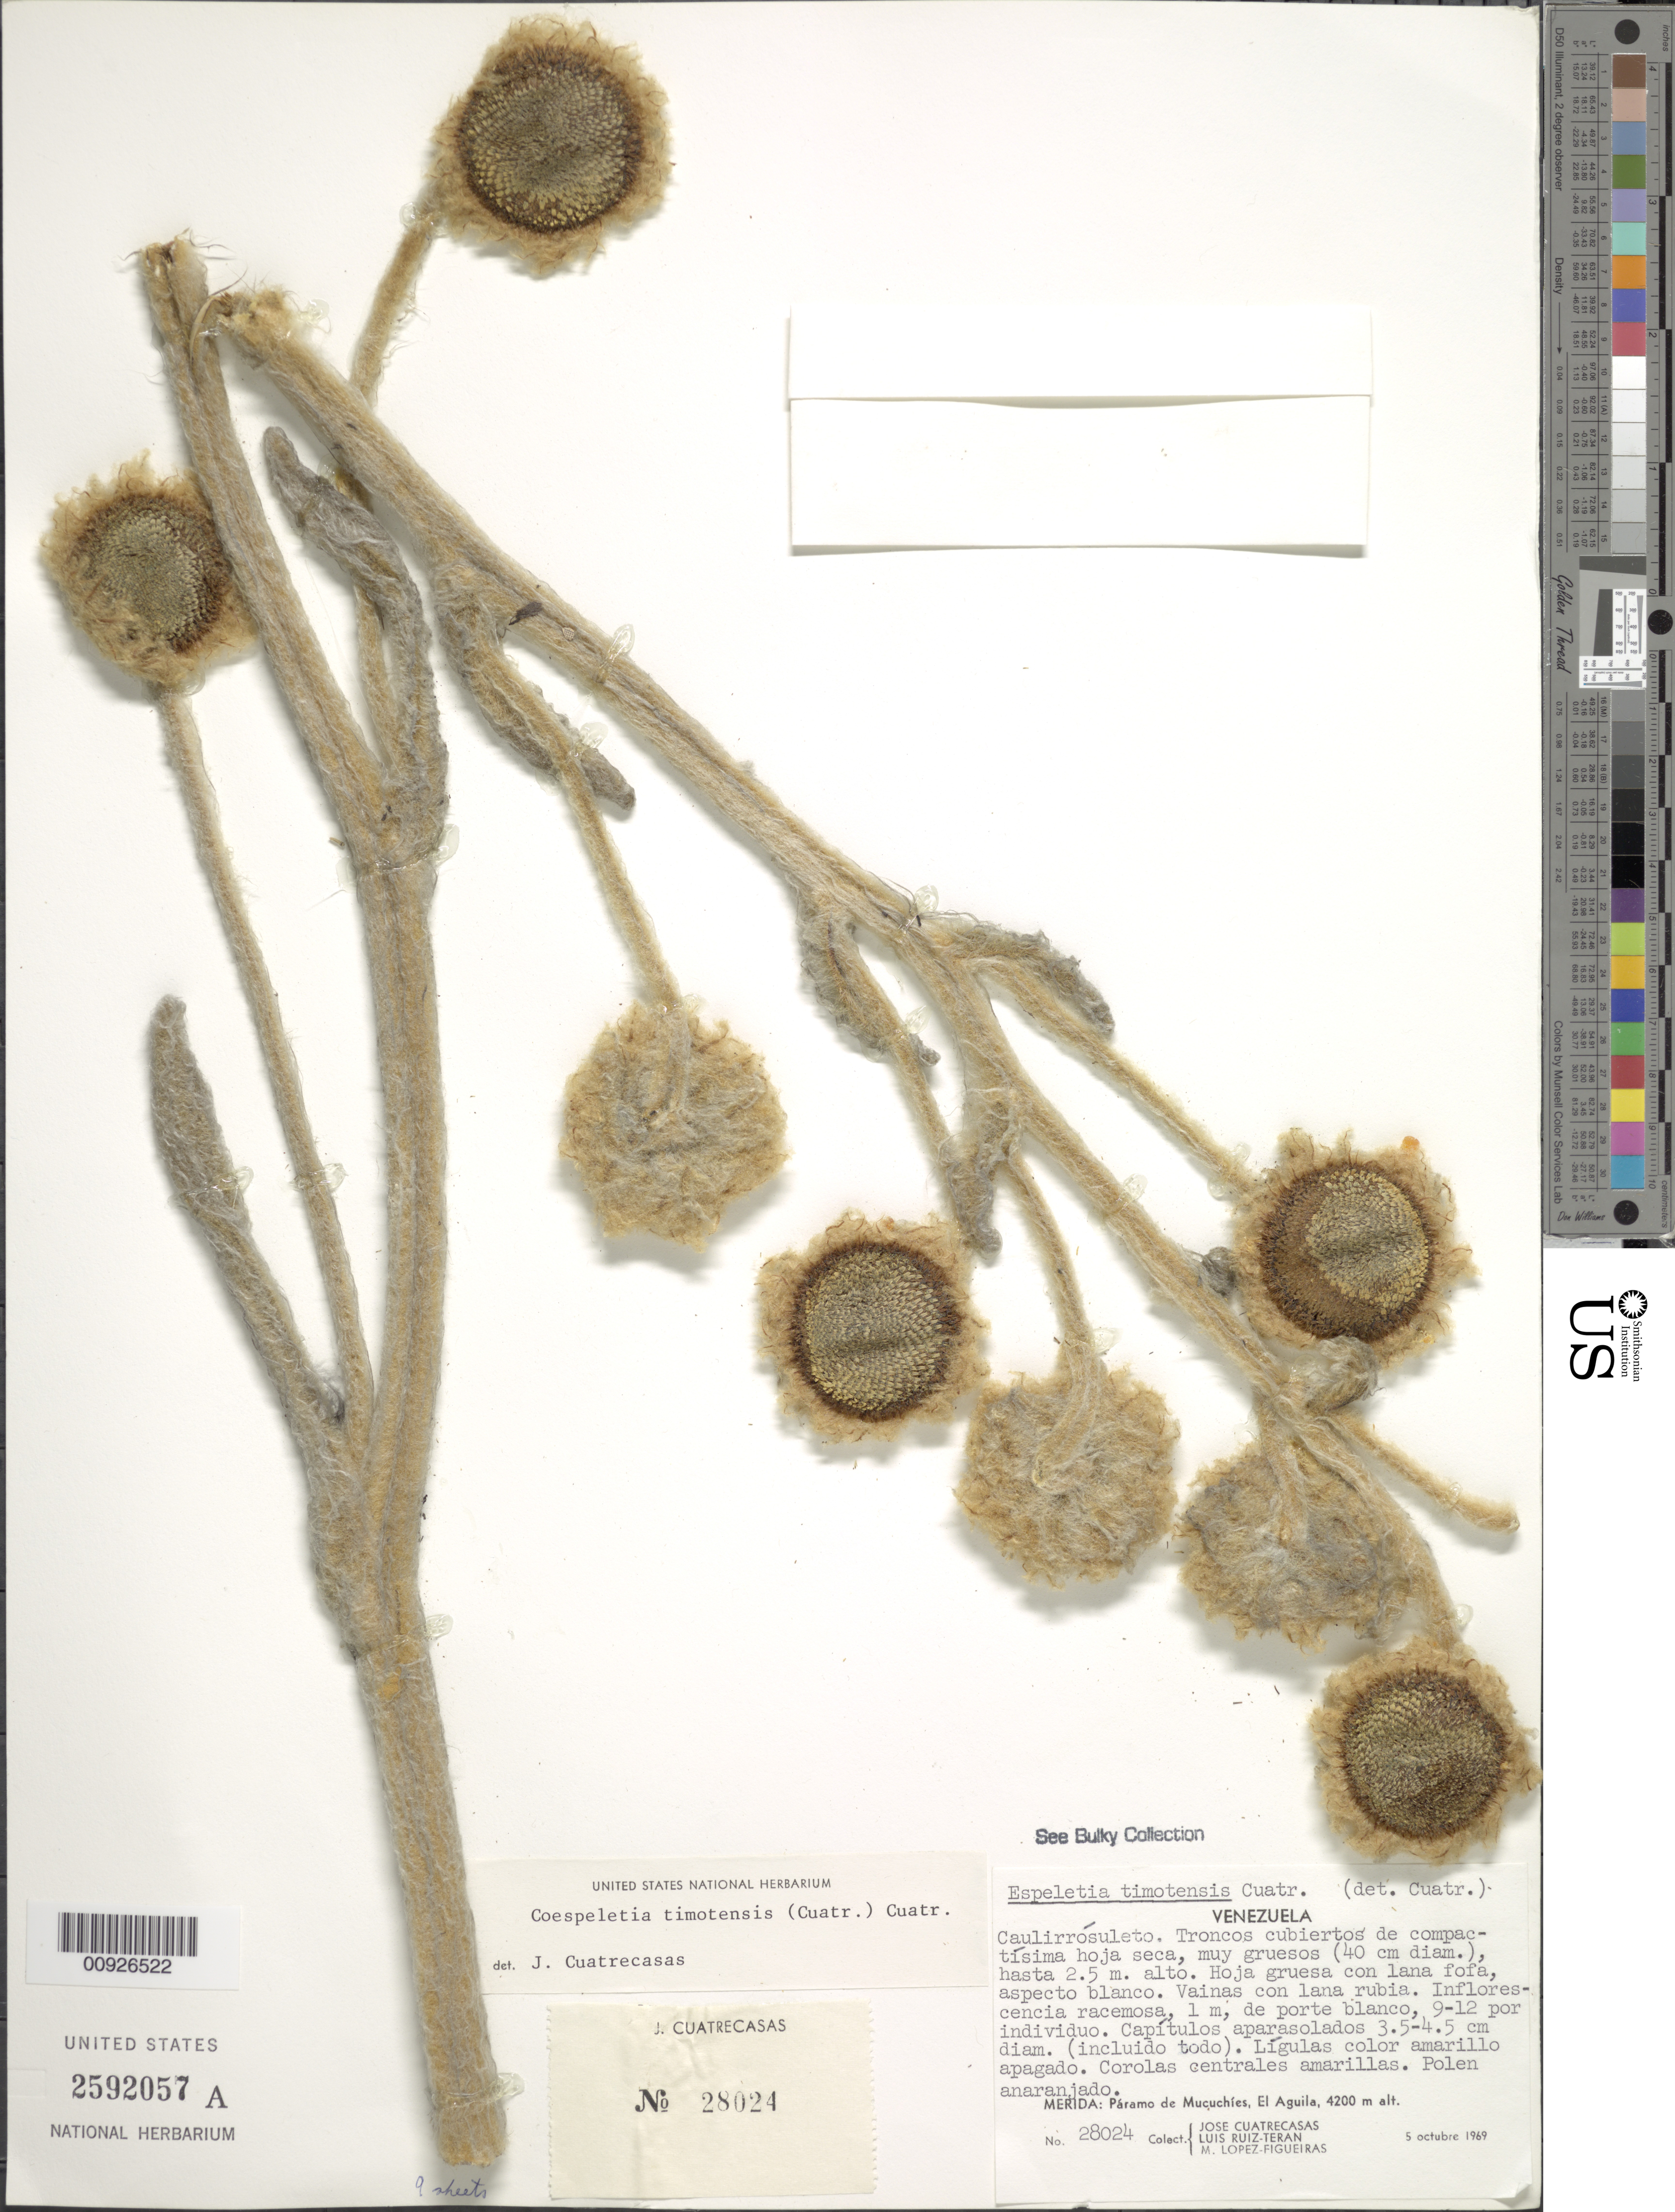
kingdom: Plantae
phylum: Tracheophyta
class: Magnoliopsida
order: Asterales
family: Asteraceae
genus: Coespeletia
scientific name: Coespeletia timotensis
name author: (Cuatrec.) Cuatrec.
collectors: J. Cuatrecasas, L. E. Ruíz-Terán & M. López Figueiras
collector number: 28024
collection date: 1969-10-05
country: Venezuela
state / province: Mérida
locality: Páramo de Mucuchíes. El Águila.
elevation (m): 4200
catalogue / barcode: US 2592057A